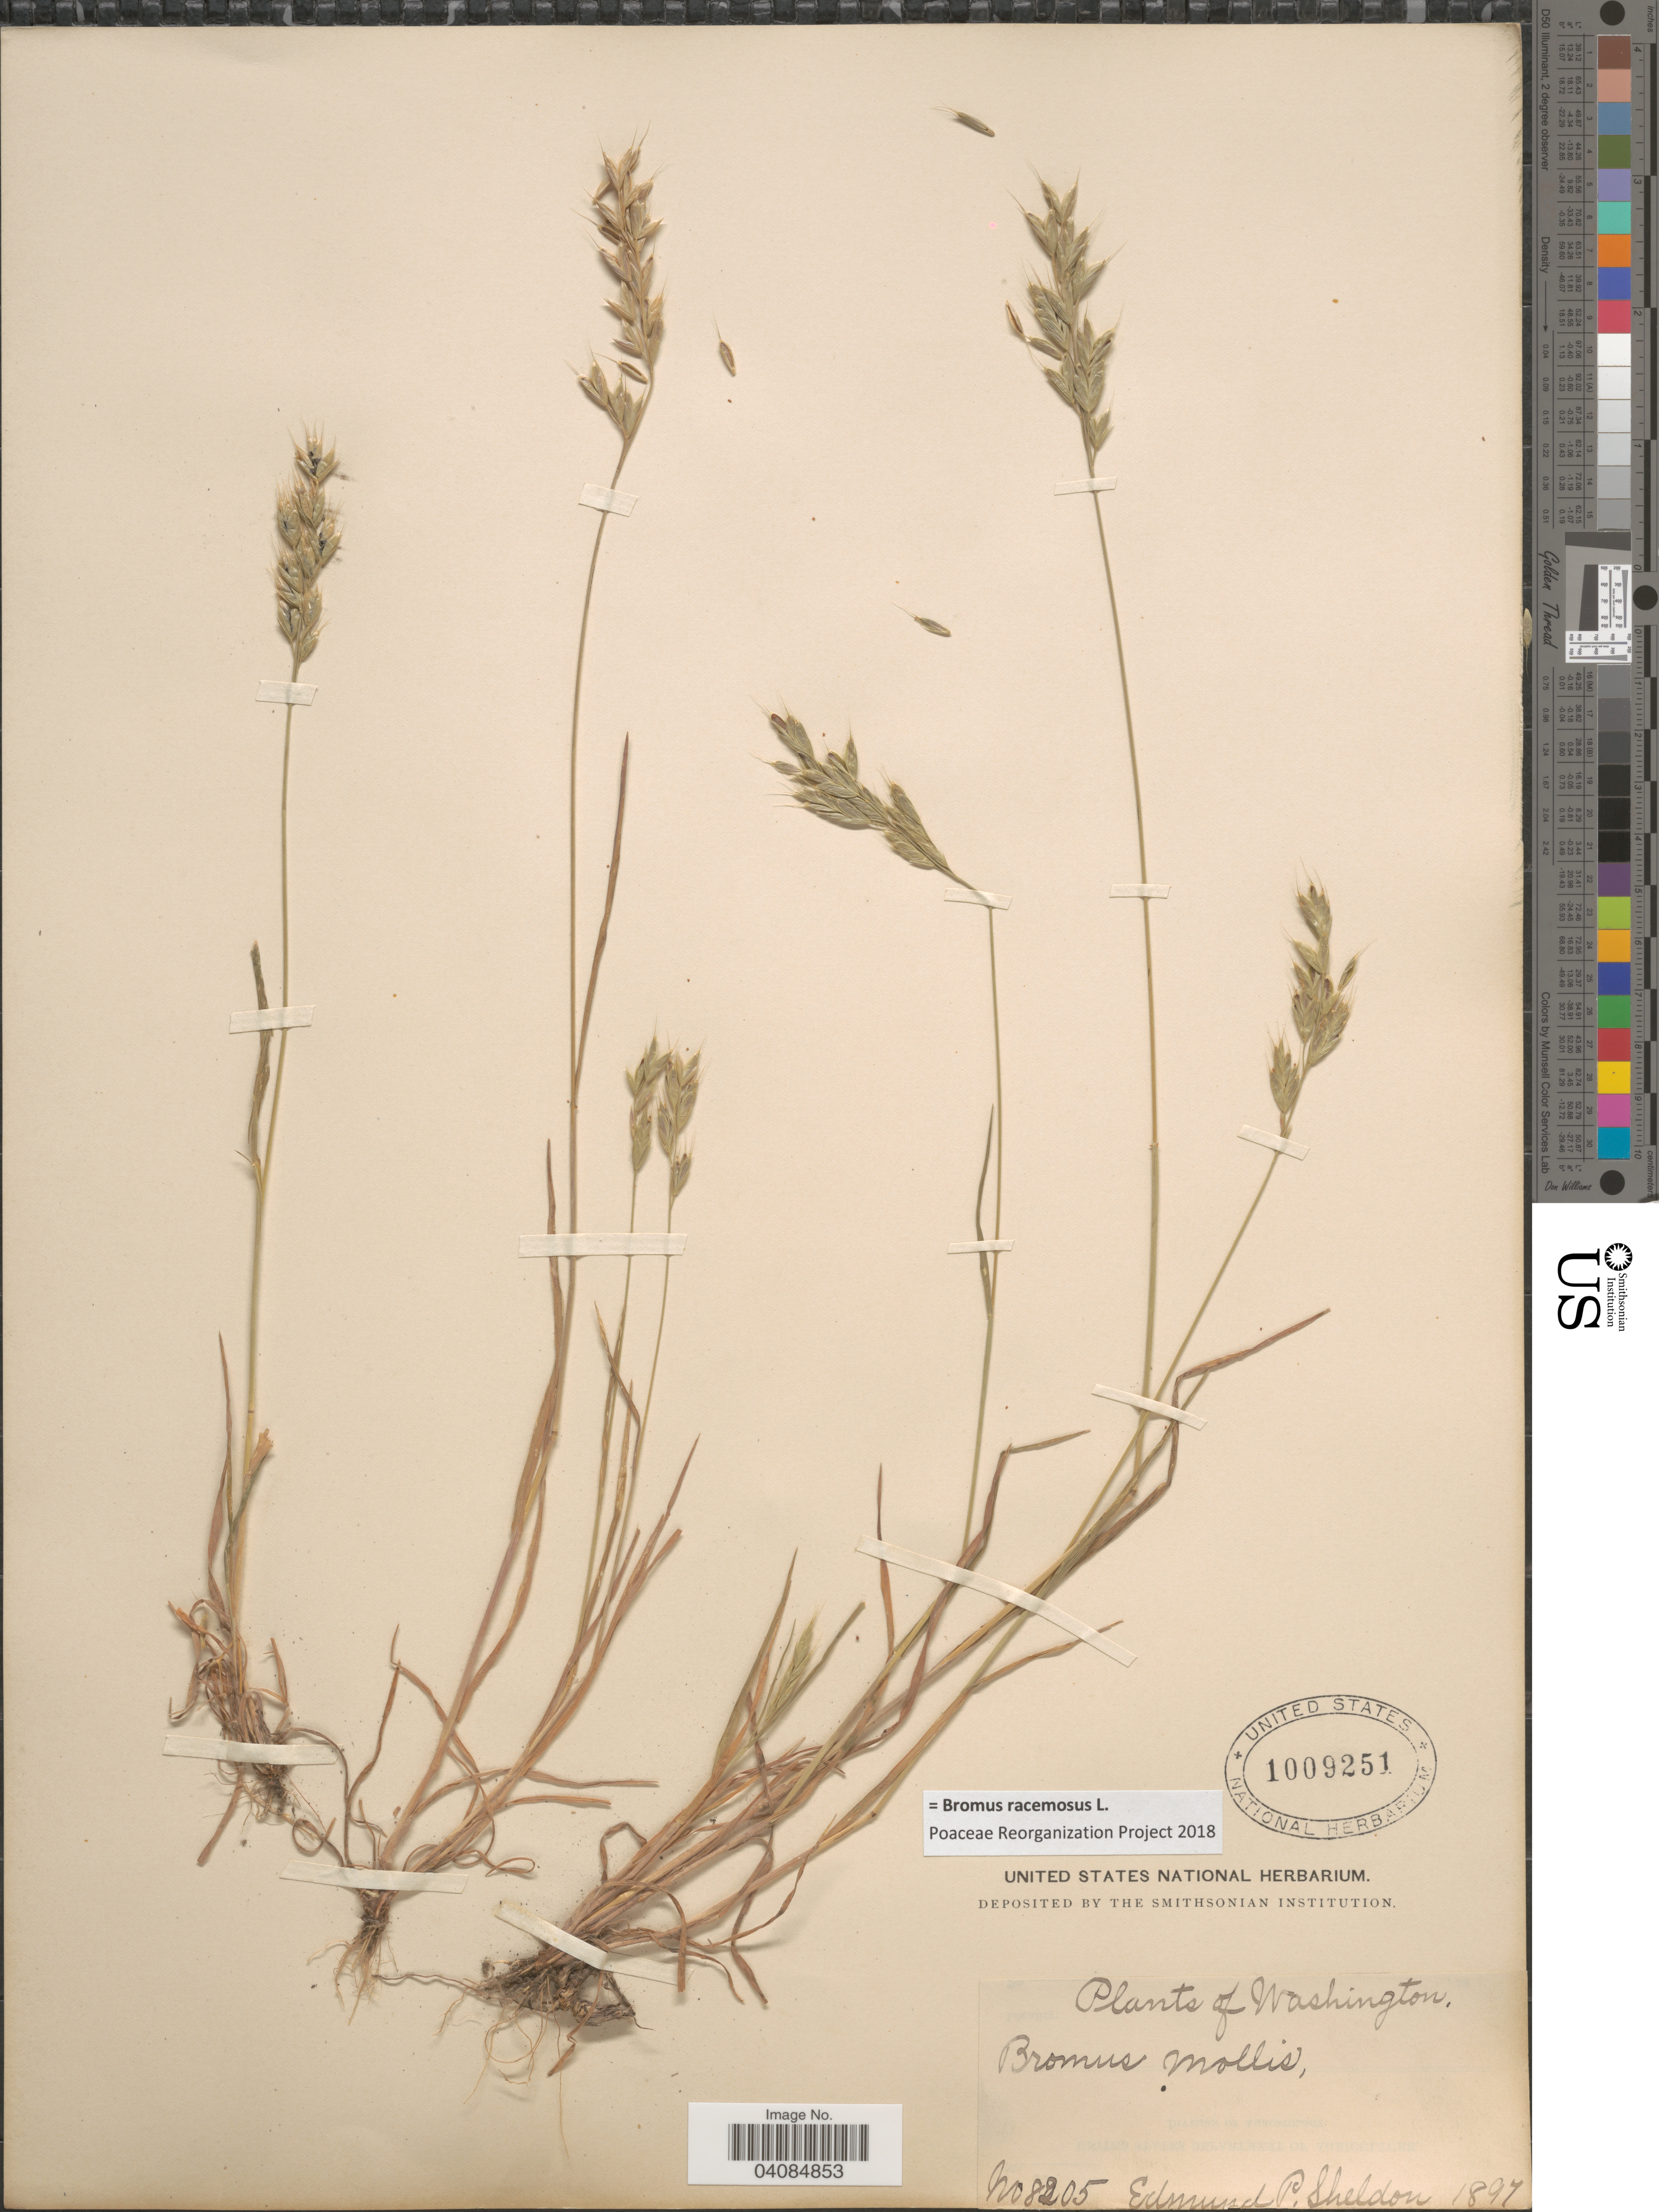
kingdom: Plantae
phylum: Tracheophyta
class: Liliopsida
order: Poales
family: Poaceae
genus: Bromus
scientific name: Bromus racemosus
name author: L.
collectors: E. P. Sheldon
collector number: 8205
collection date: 1897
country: United States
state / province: Washington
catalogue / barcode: US 1009251